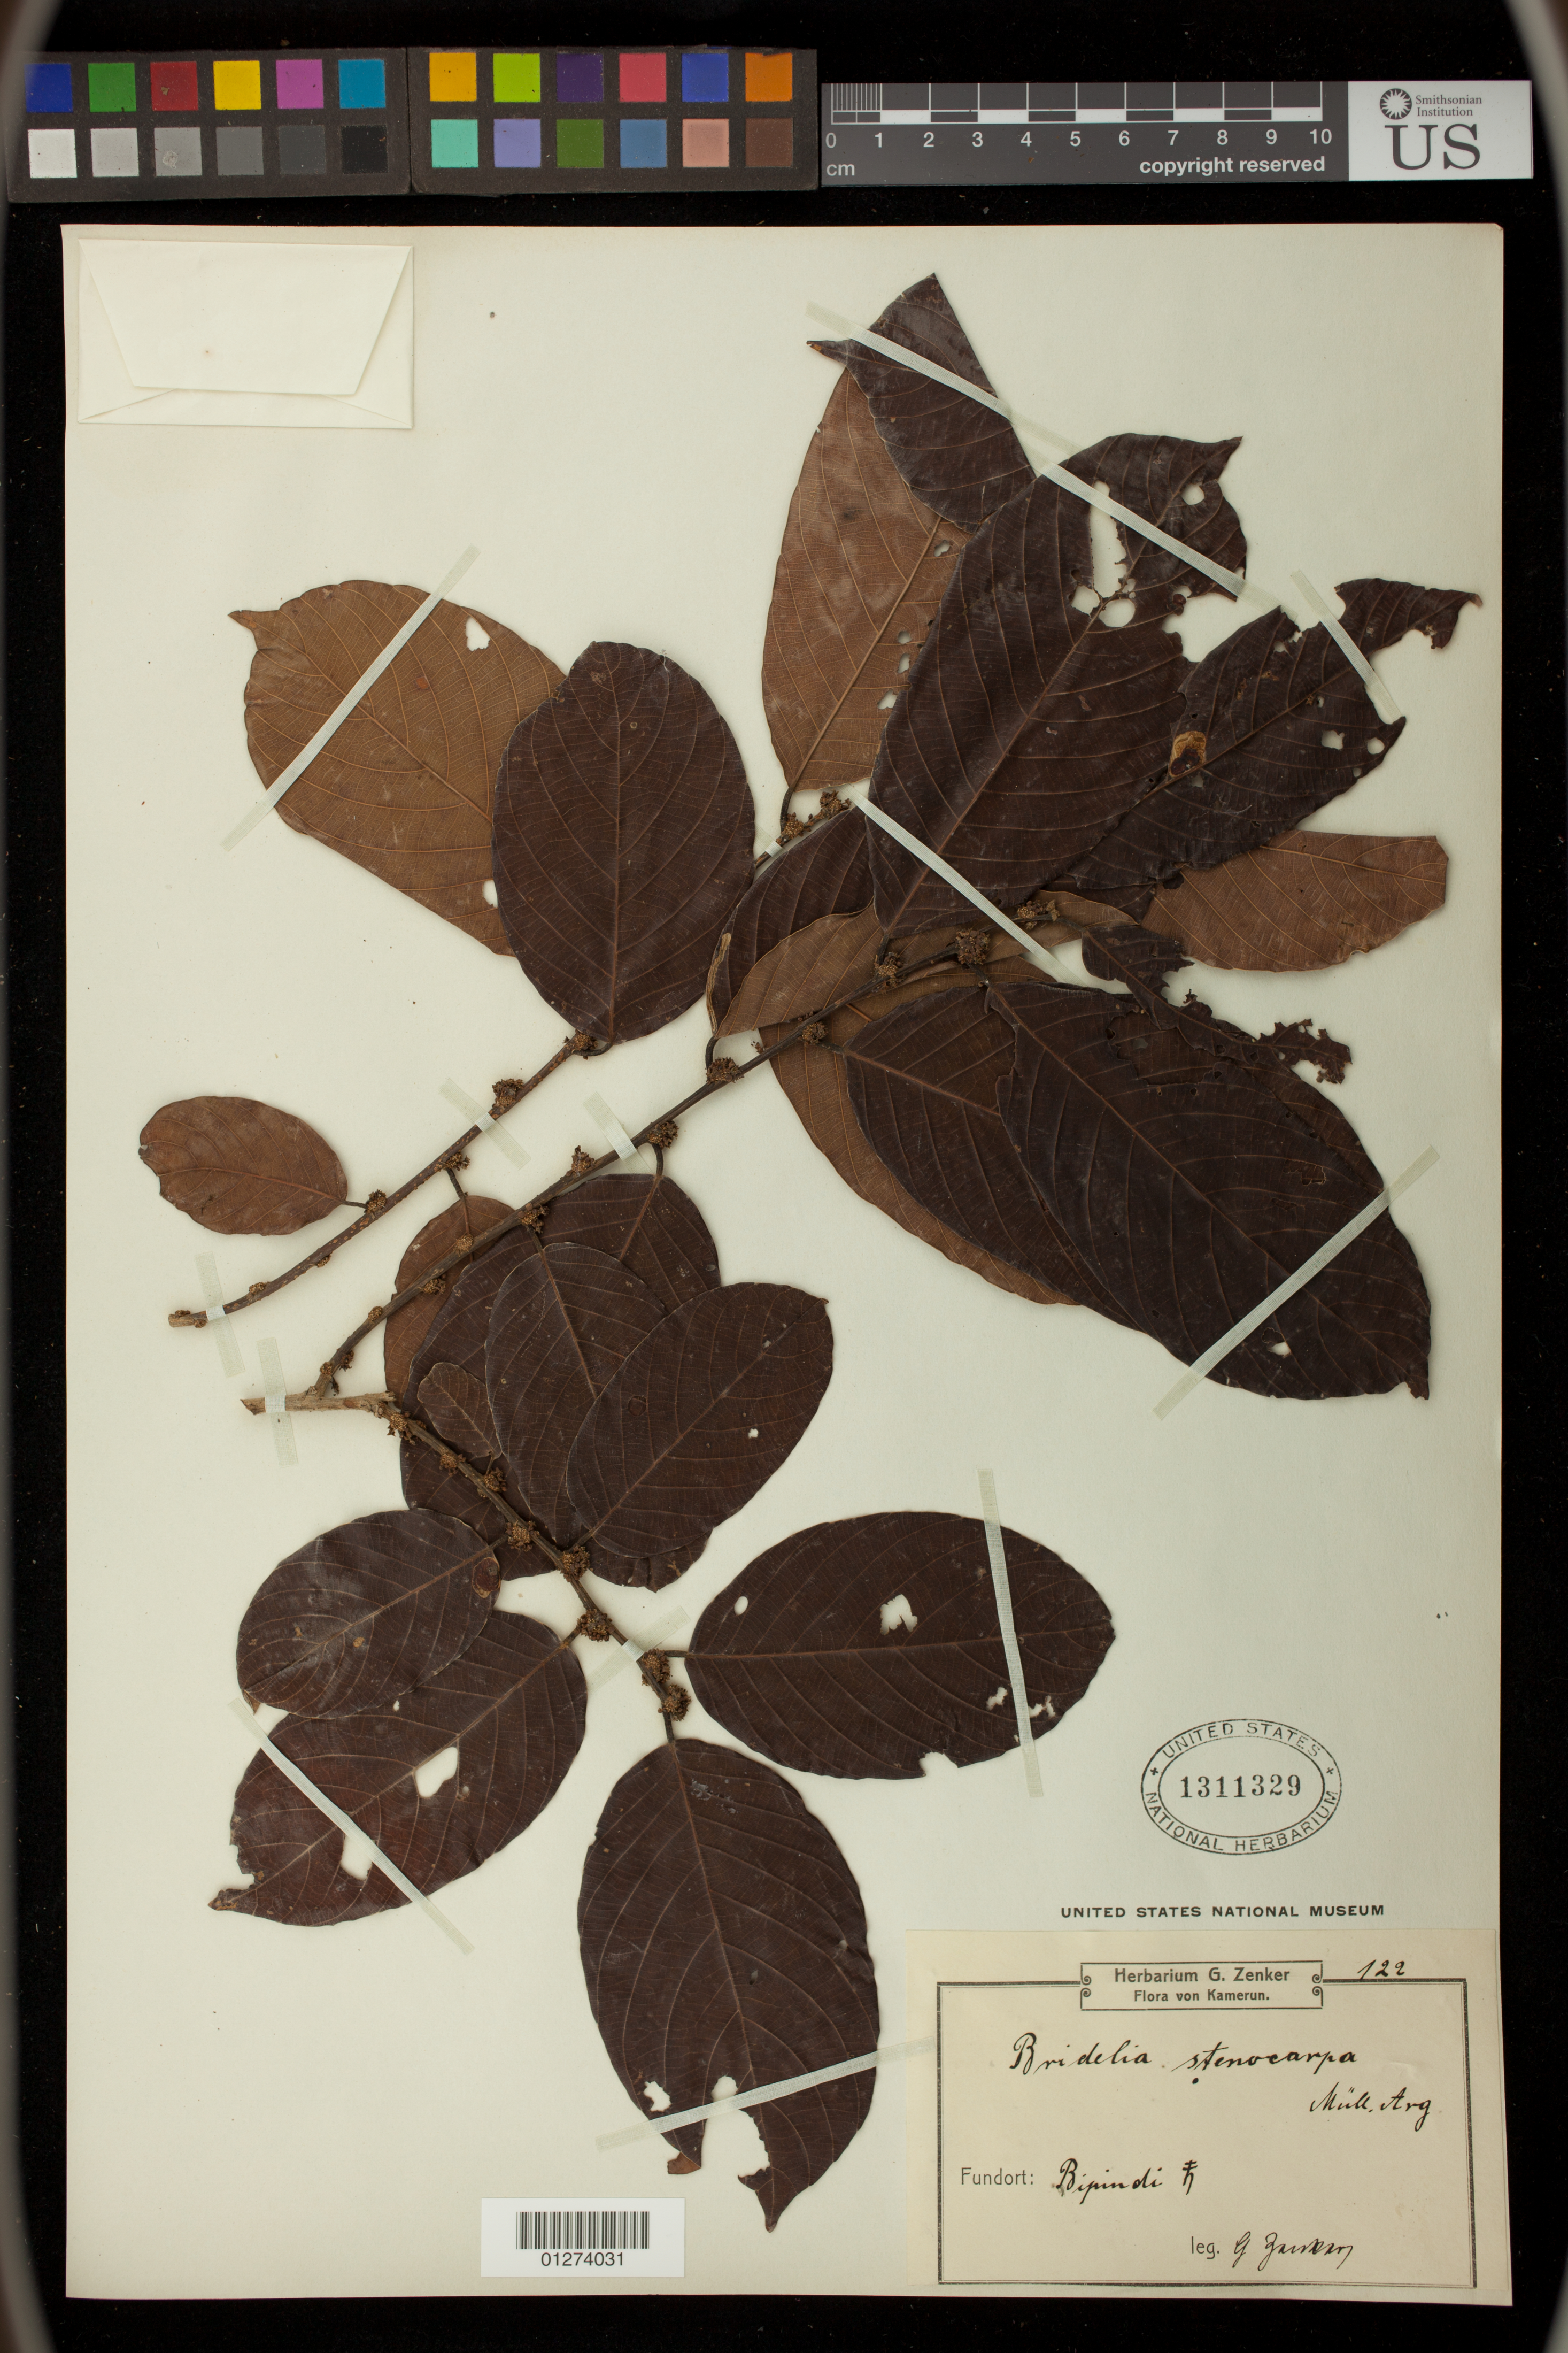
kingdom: Plantae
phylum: Tracheophyta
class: Magnoliopsida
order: Malpighiales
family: Phyllanthaceae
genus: Bridelia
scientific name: Bridelia stenocarpa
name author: Müll. Arg.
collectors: G. A. Zenker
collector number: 122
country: Cameroon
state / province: Sud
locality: Bipindi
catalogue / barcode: US 1311329